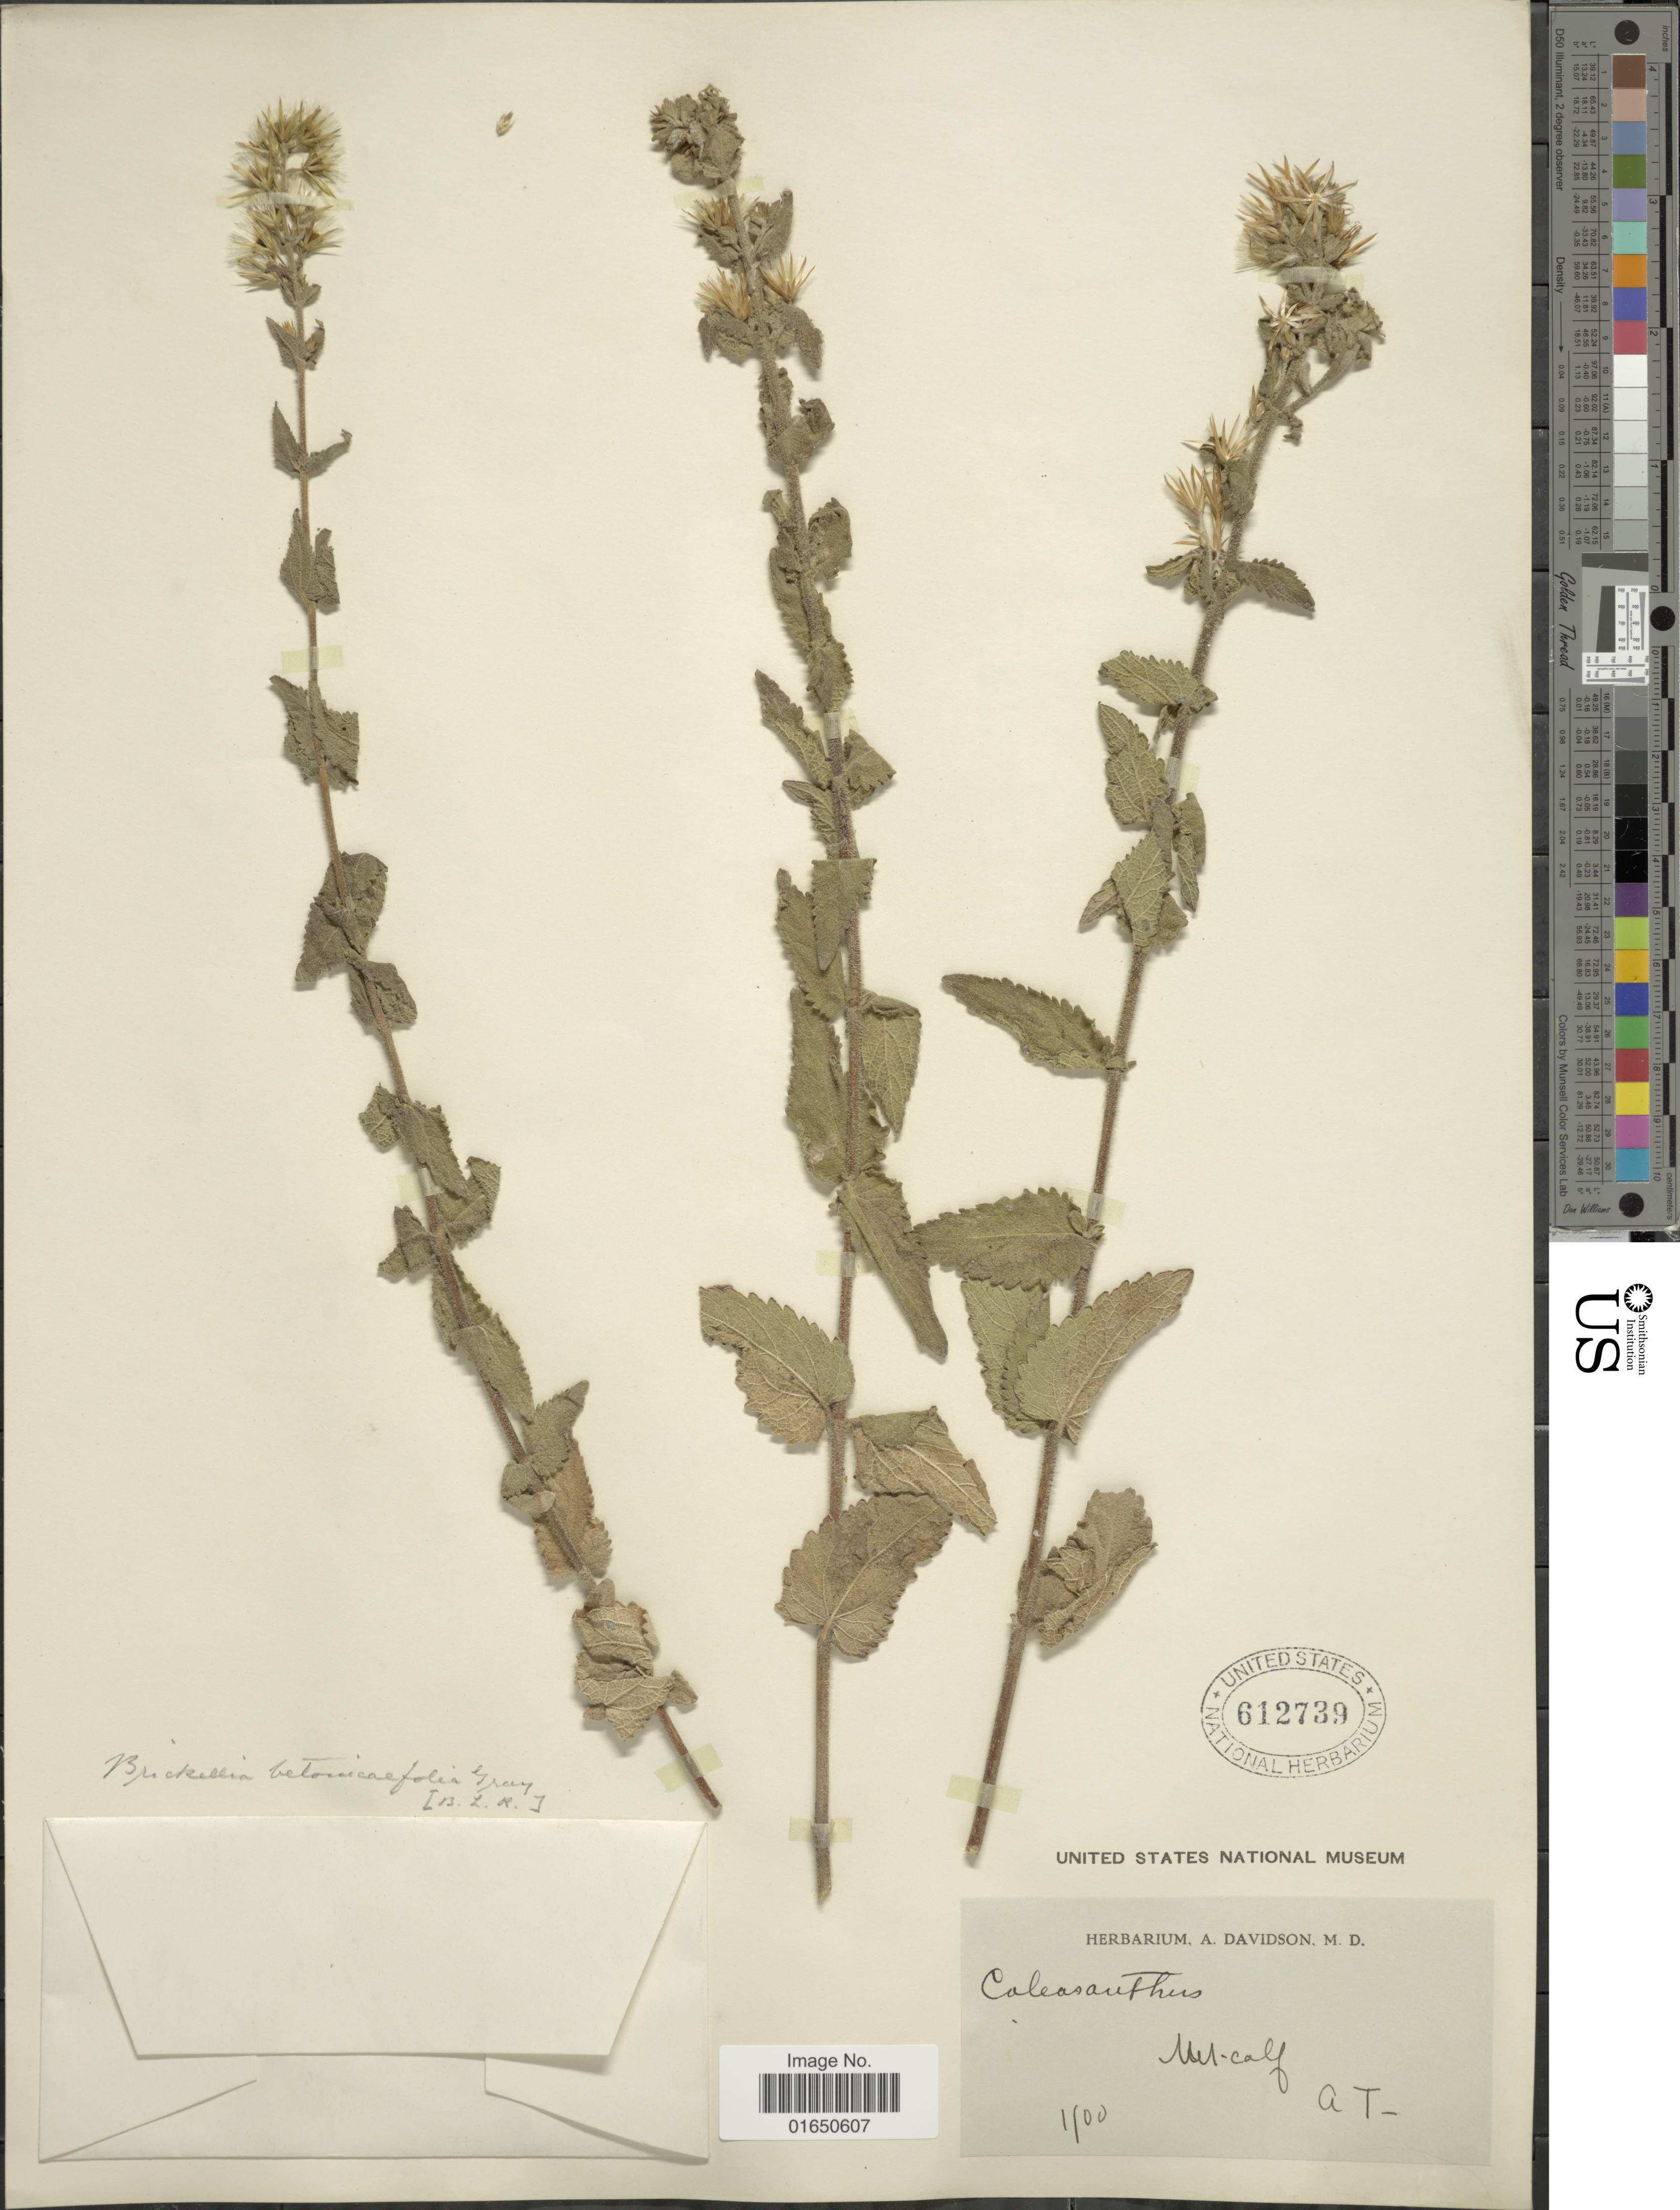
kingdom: Plantae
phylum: Tracheophyta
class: Magnoliopsida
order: Asterales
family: Asteraceae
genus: Brickellia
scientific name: Brickellia betonicifolia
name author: A. Gray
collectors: -. Metcalf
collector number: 1100?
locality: A T- [unsure placement]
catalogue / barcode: US 612739